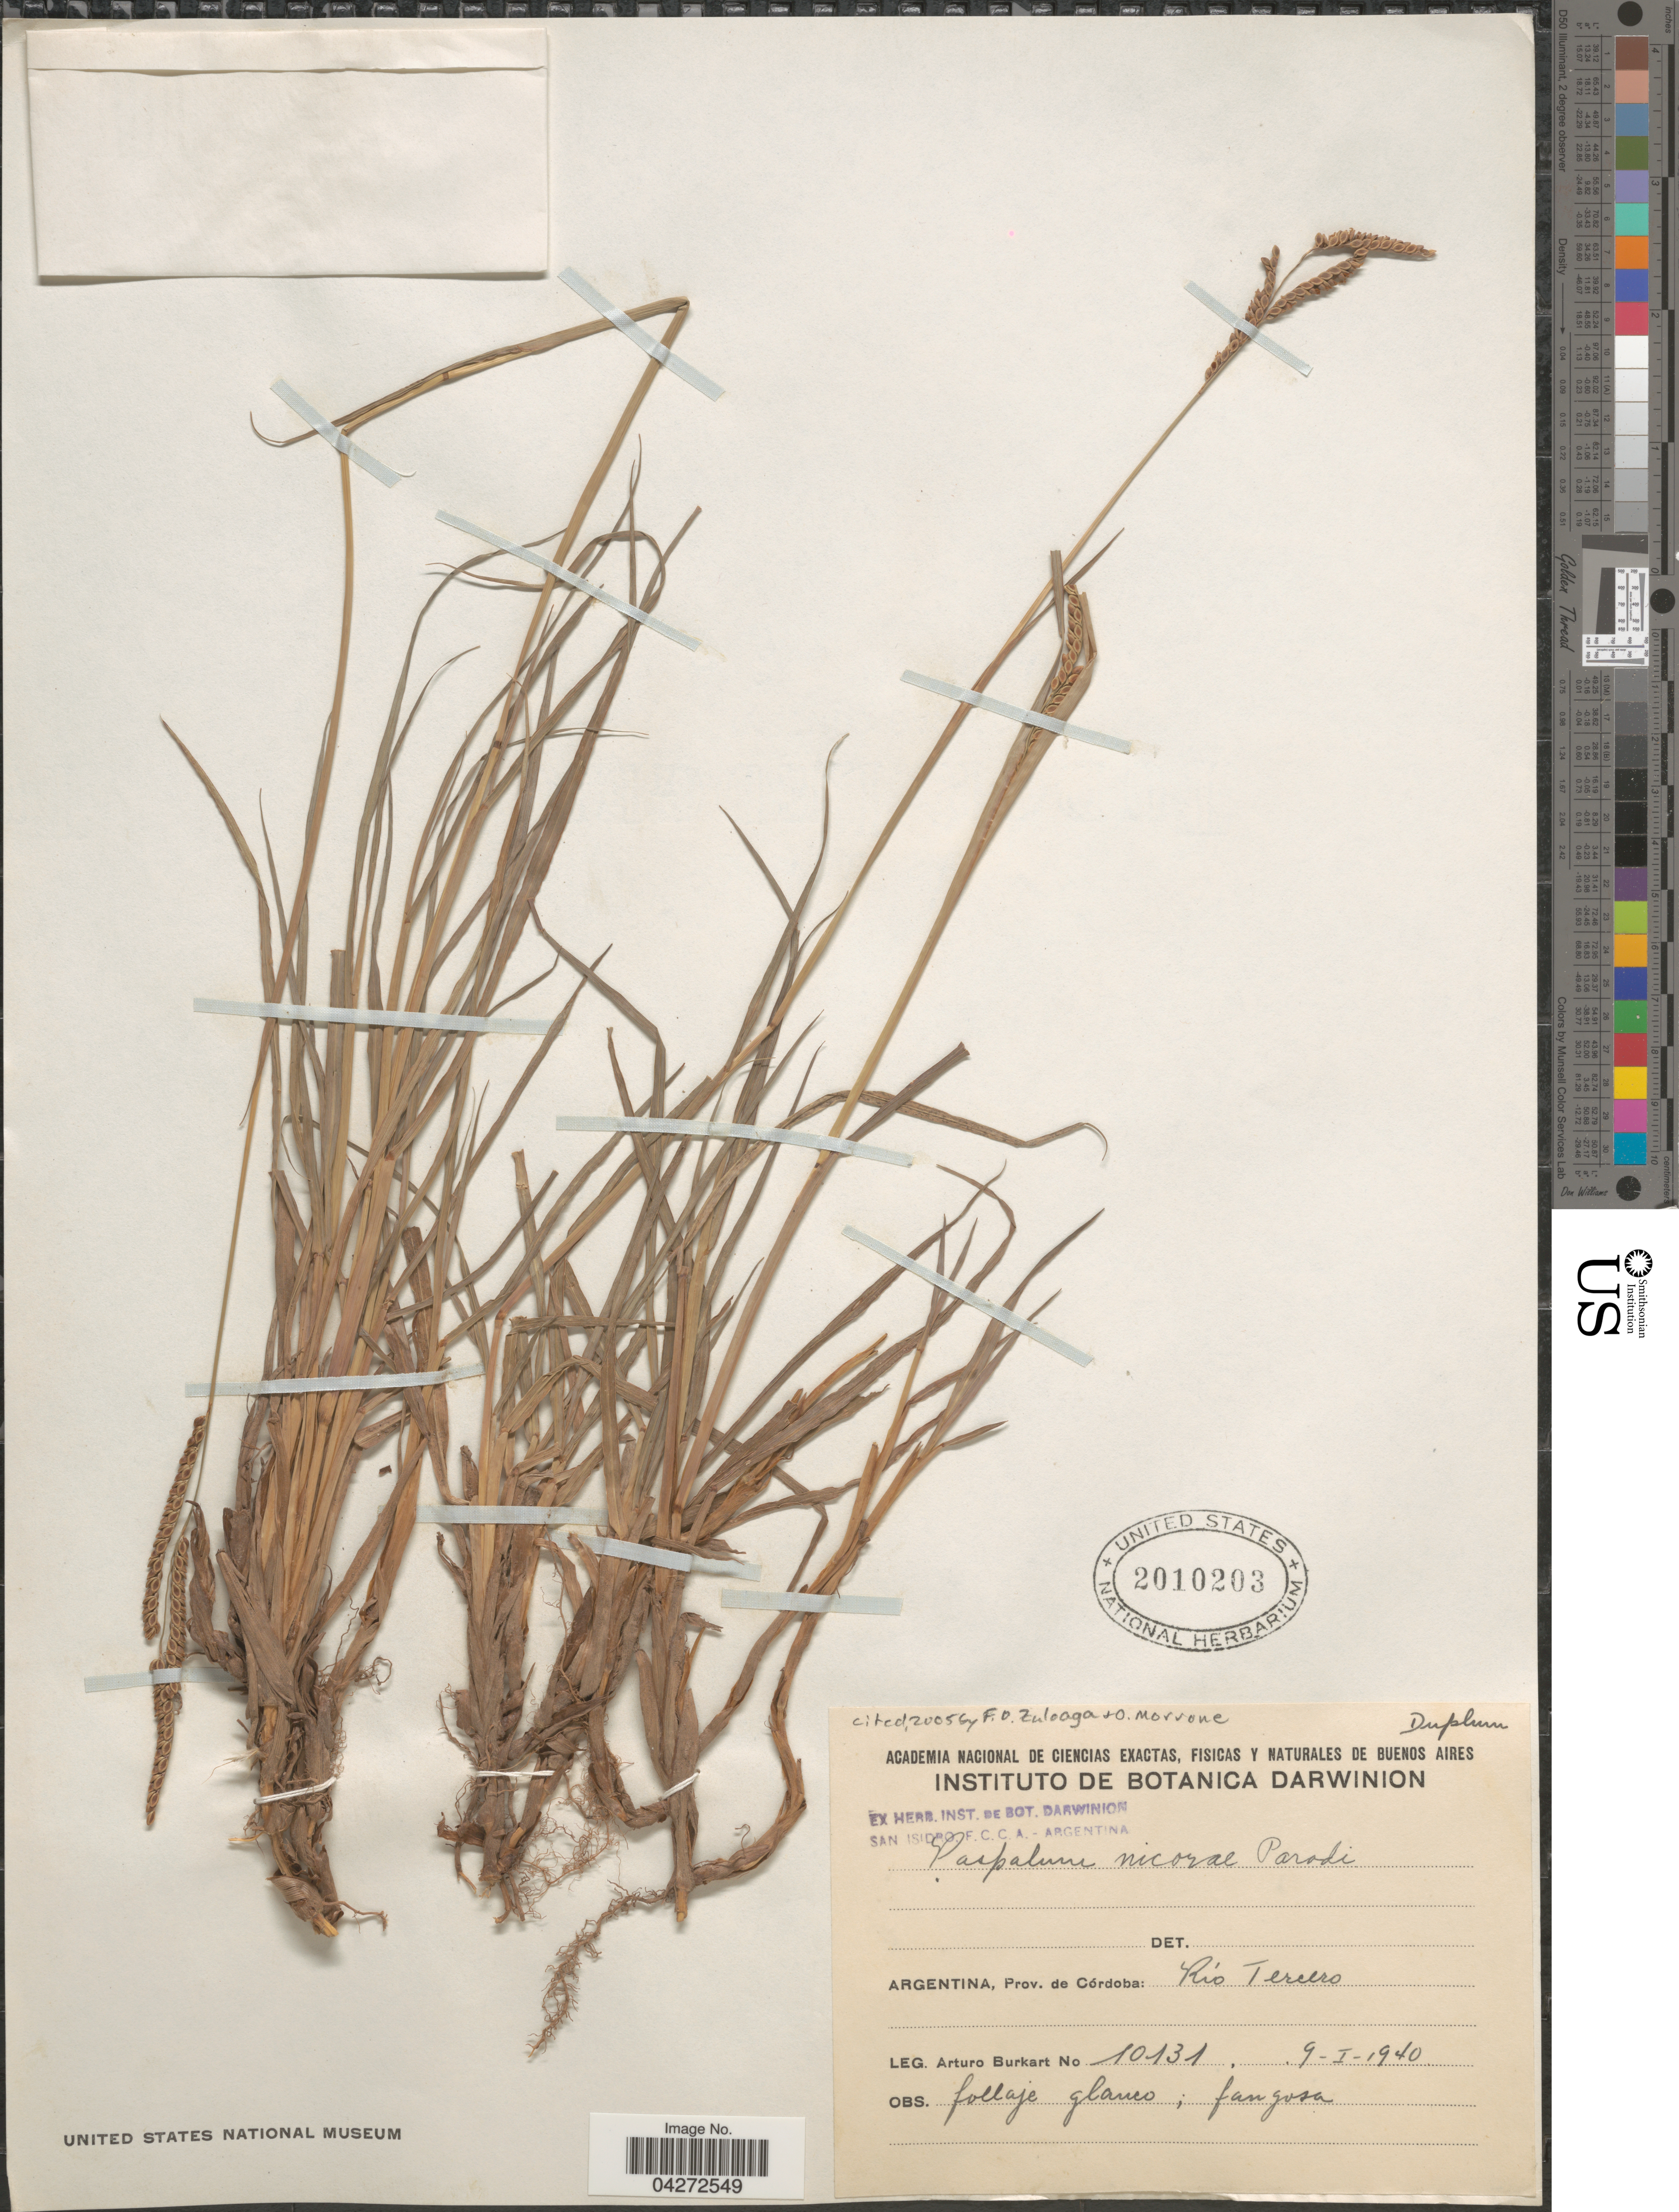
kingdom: Plantae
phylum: Tracheophyta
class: Liliopsida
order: Poales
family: Poaceae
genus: Paspalum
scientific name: Paspalum nicorae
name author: Parodi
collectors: A. E. Burkart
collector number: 10131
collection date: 1940-01-09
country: Argentina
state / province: Cordoba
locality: Río Tercero.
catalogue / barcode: US 2010203